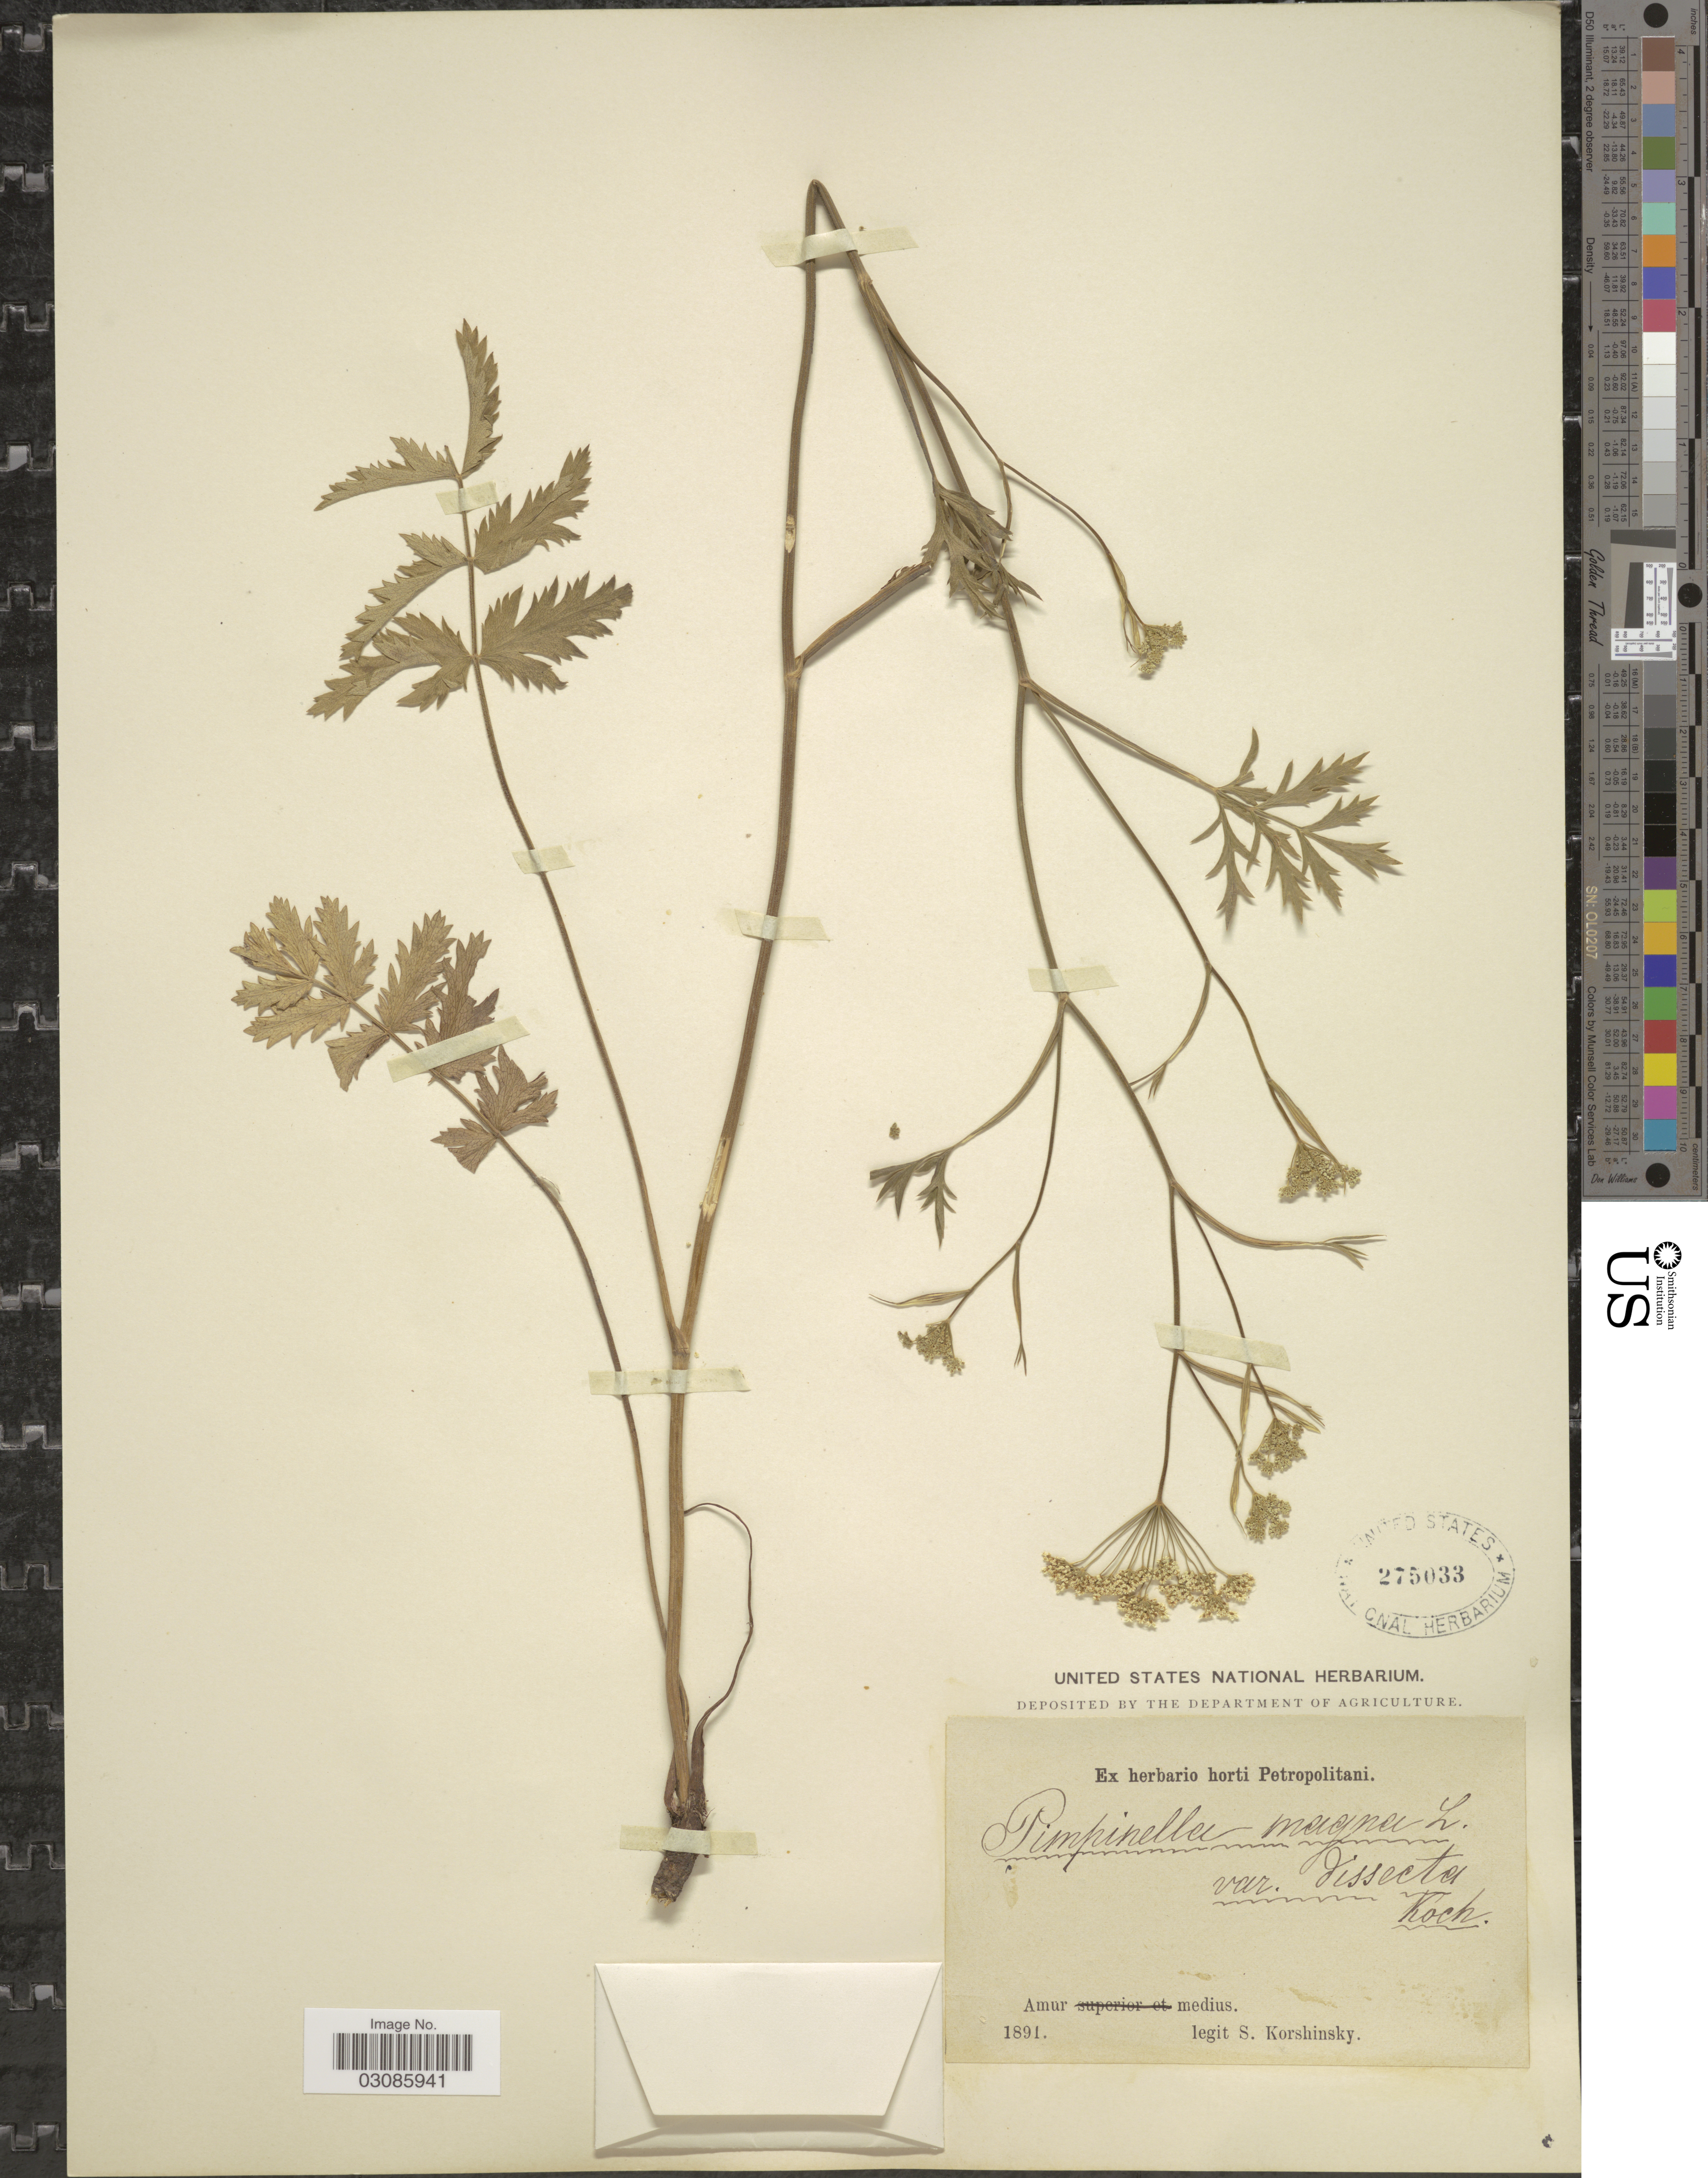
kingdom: Plantae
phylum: Tracheophyta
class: Magnoliopsida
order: Apiales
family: Apiaceae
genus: Pimpinella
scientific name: Pimpinella magna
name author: L.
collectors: S. I. Korshinsky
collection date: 1891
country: Russian Federation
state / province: Amur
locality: Amur medius.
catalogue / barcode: US 275033